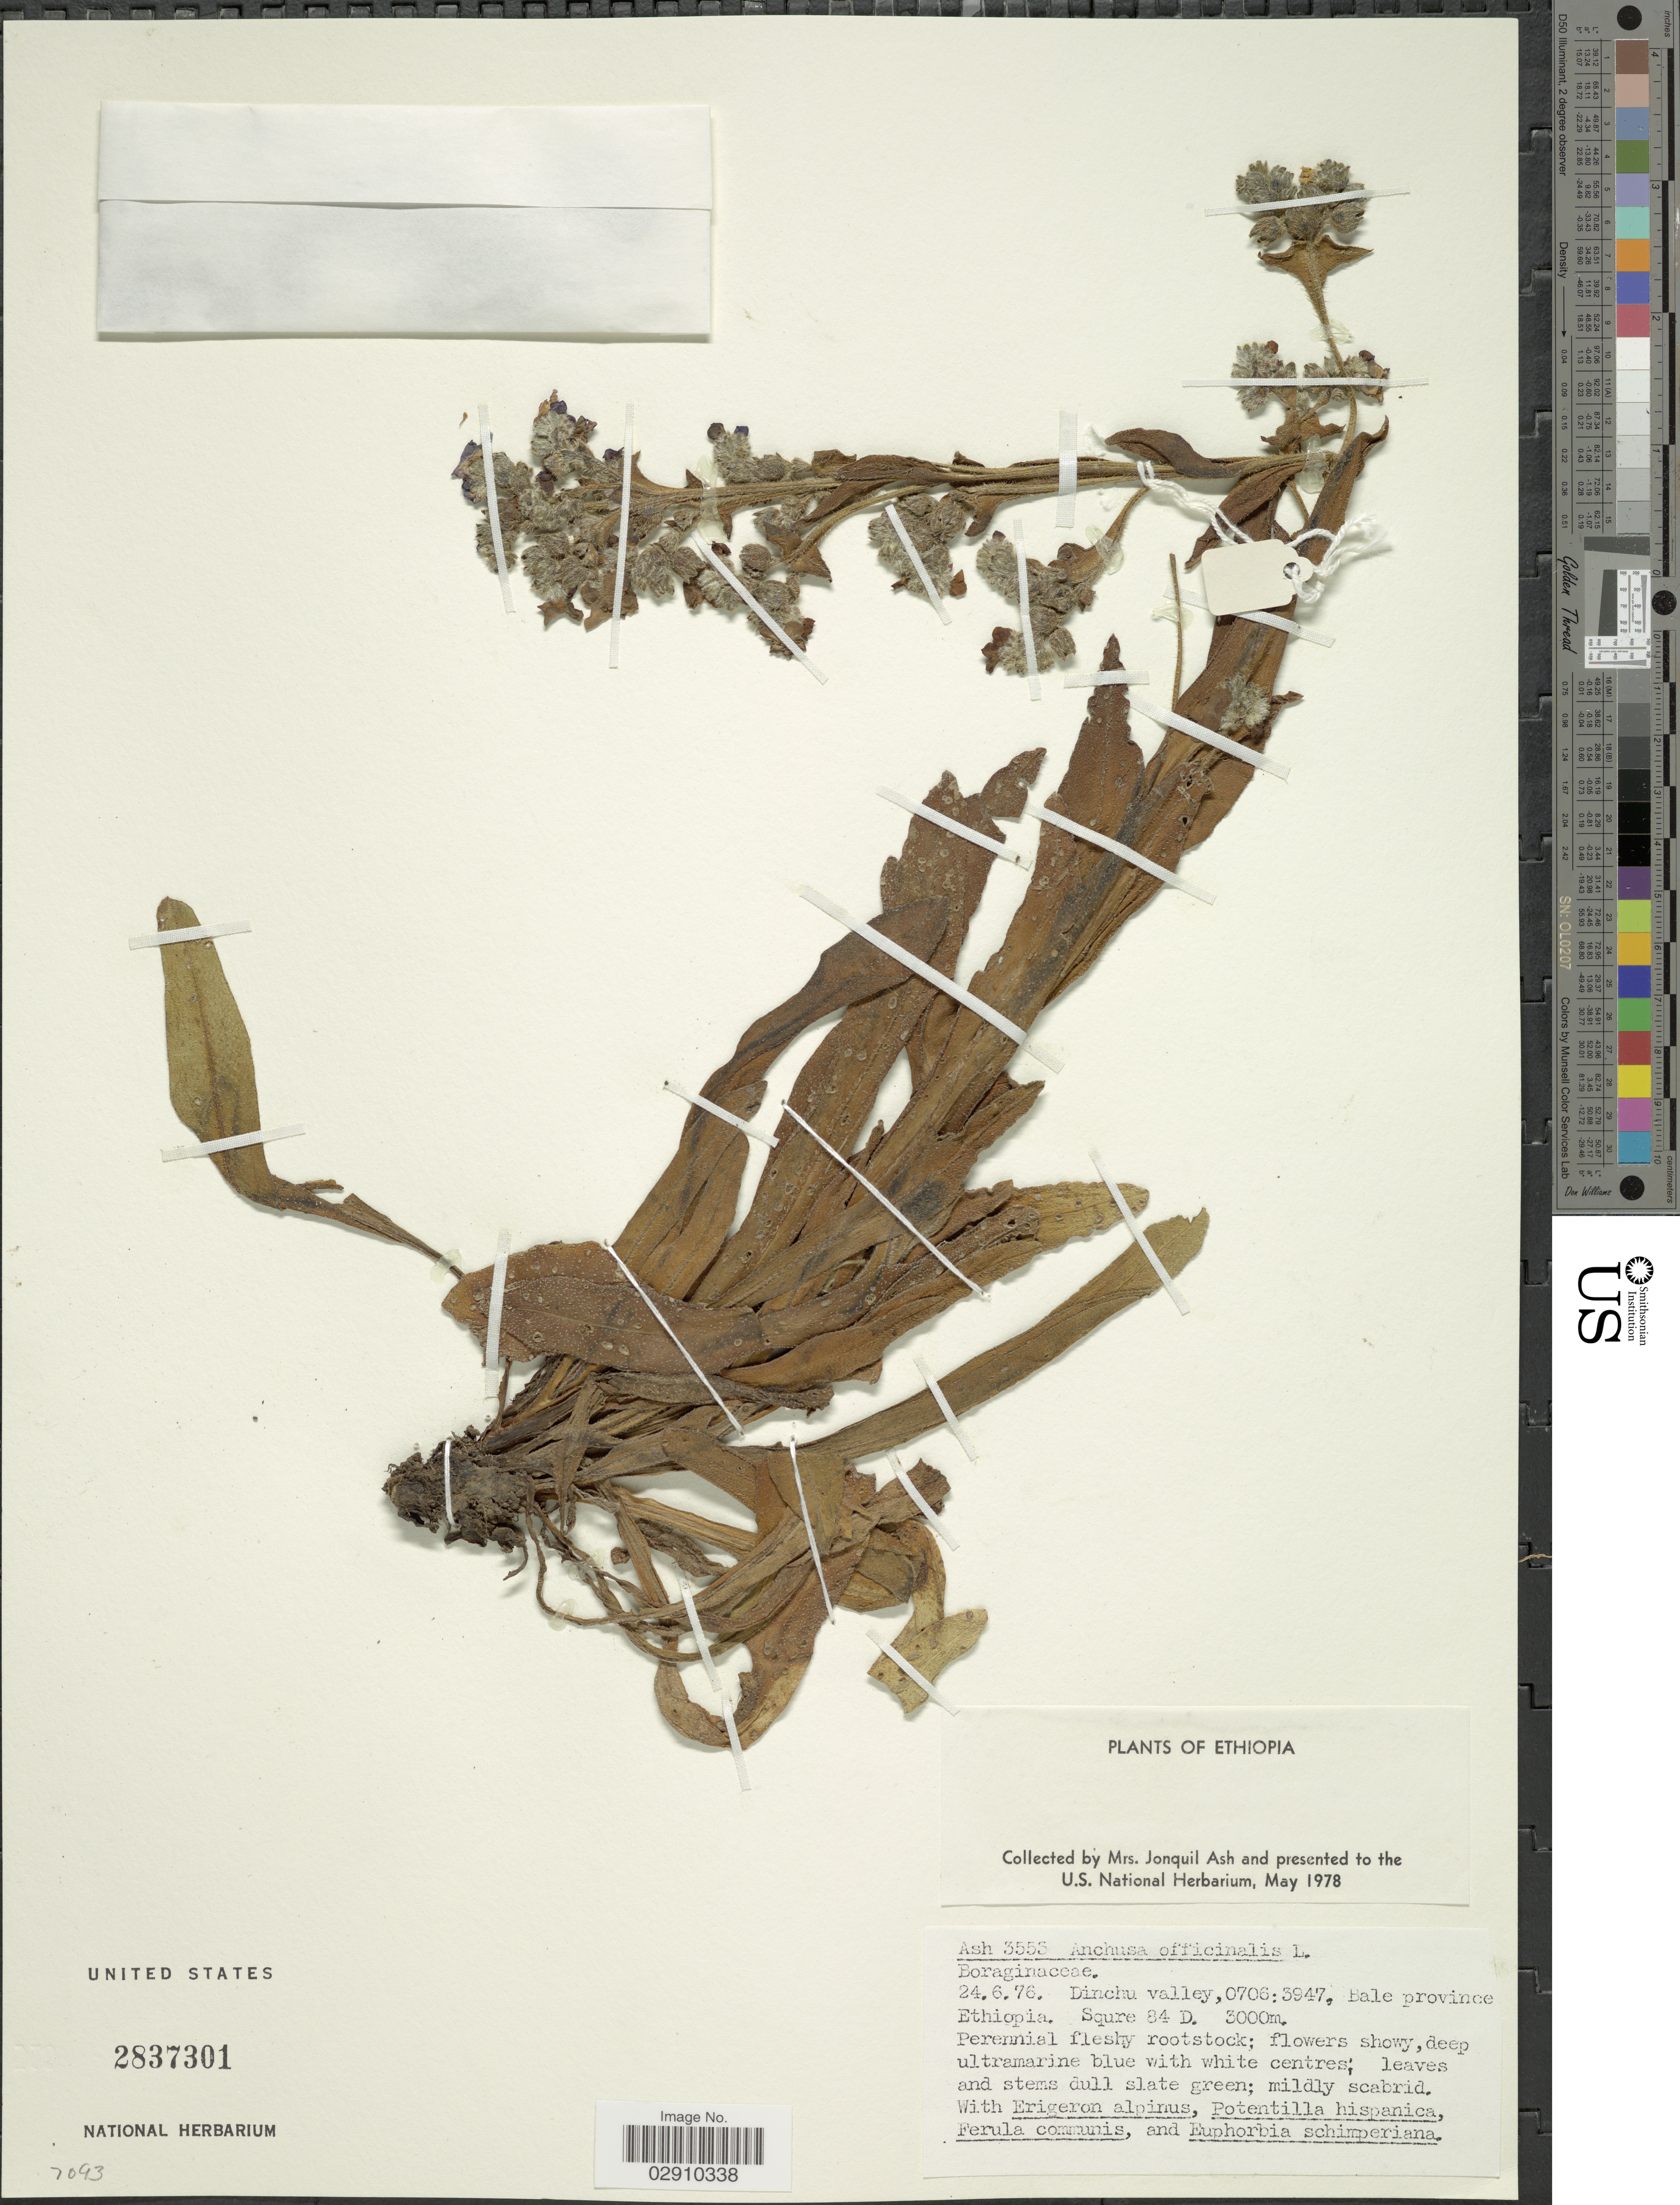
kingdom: Plantae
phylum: Tracheophyta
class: Magnoliopsida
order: Boraginales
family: Boraginaceae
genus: Anchusa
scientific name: Anchusa officinalis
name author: L.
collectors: J. Ash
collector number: Ash 3553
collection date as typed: Transcribed d/m/y: 24/6/76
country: Ethiopia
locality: Dinchu valley, 0706:3947, Bale province. Squre 84 D.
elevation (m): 3000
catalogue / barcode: US 2837301